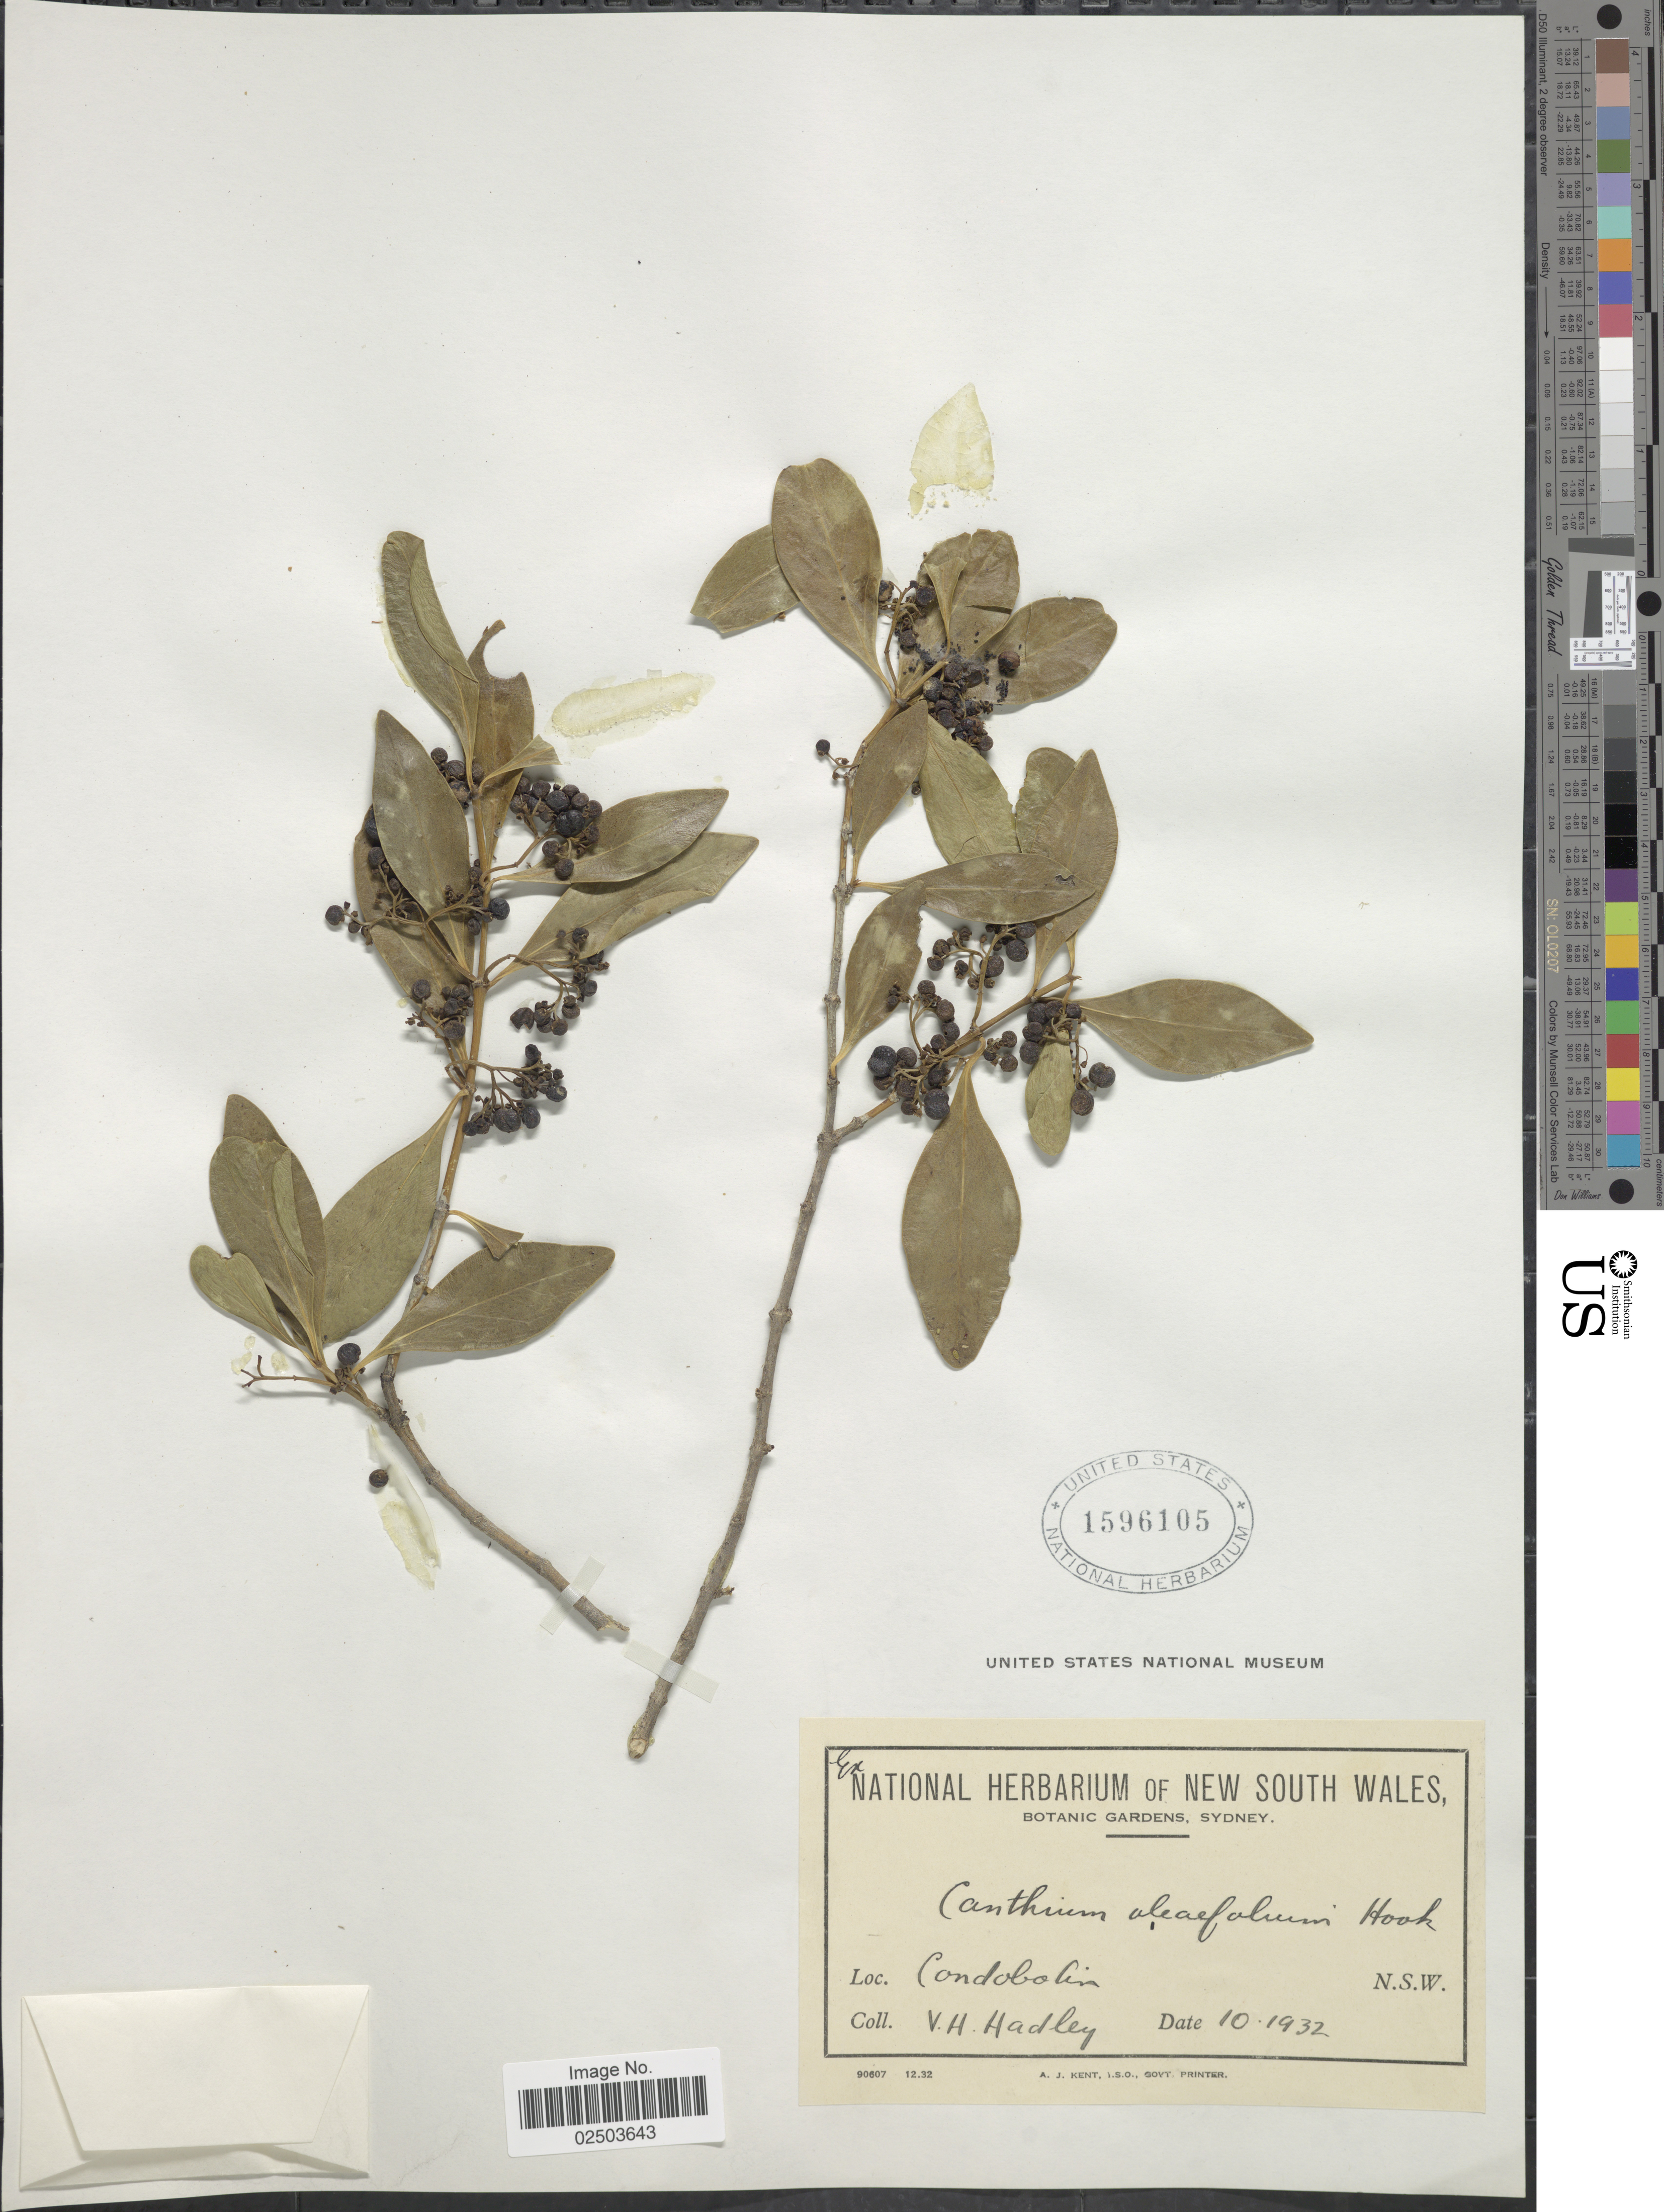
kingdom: Plantae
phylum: Tracheophyta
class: Magnoliopsida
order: Gentianales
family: Rubiaceae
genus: Psydrax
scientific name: Psydrax oleifolia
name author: (Hook.) S. T. Reynolds & R.J.F. Hend.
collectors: V. Hadley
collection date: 1932-10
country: Australia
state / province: New South Wales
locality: Condobolin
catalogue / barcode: US 1596105